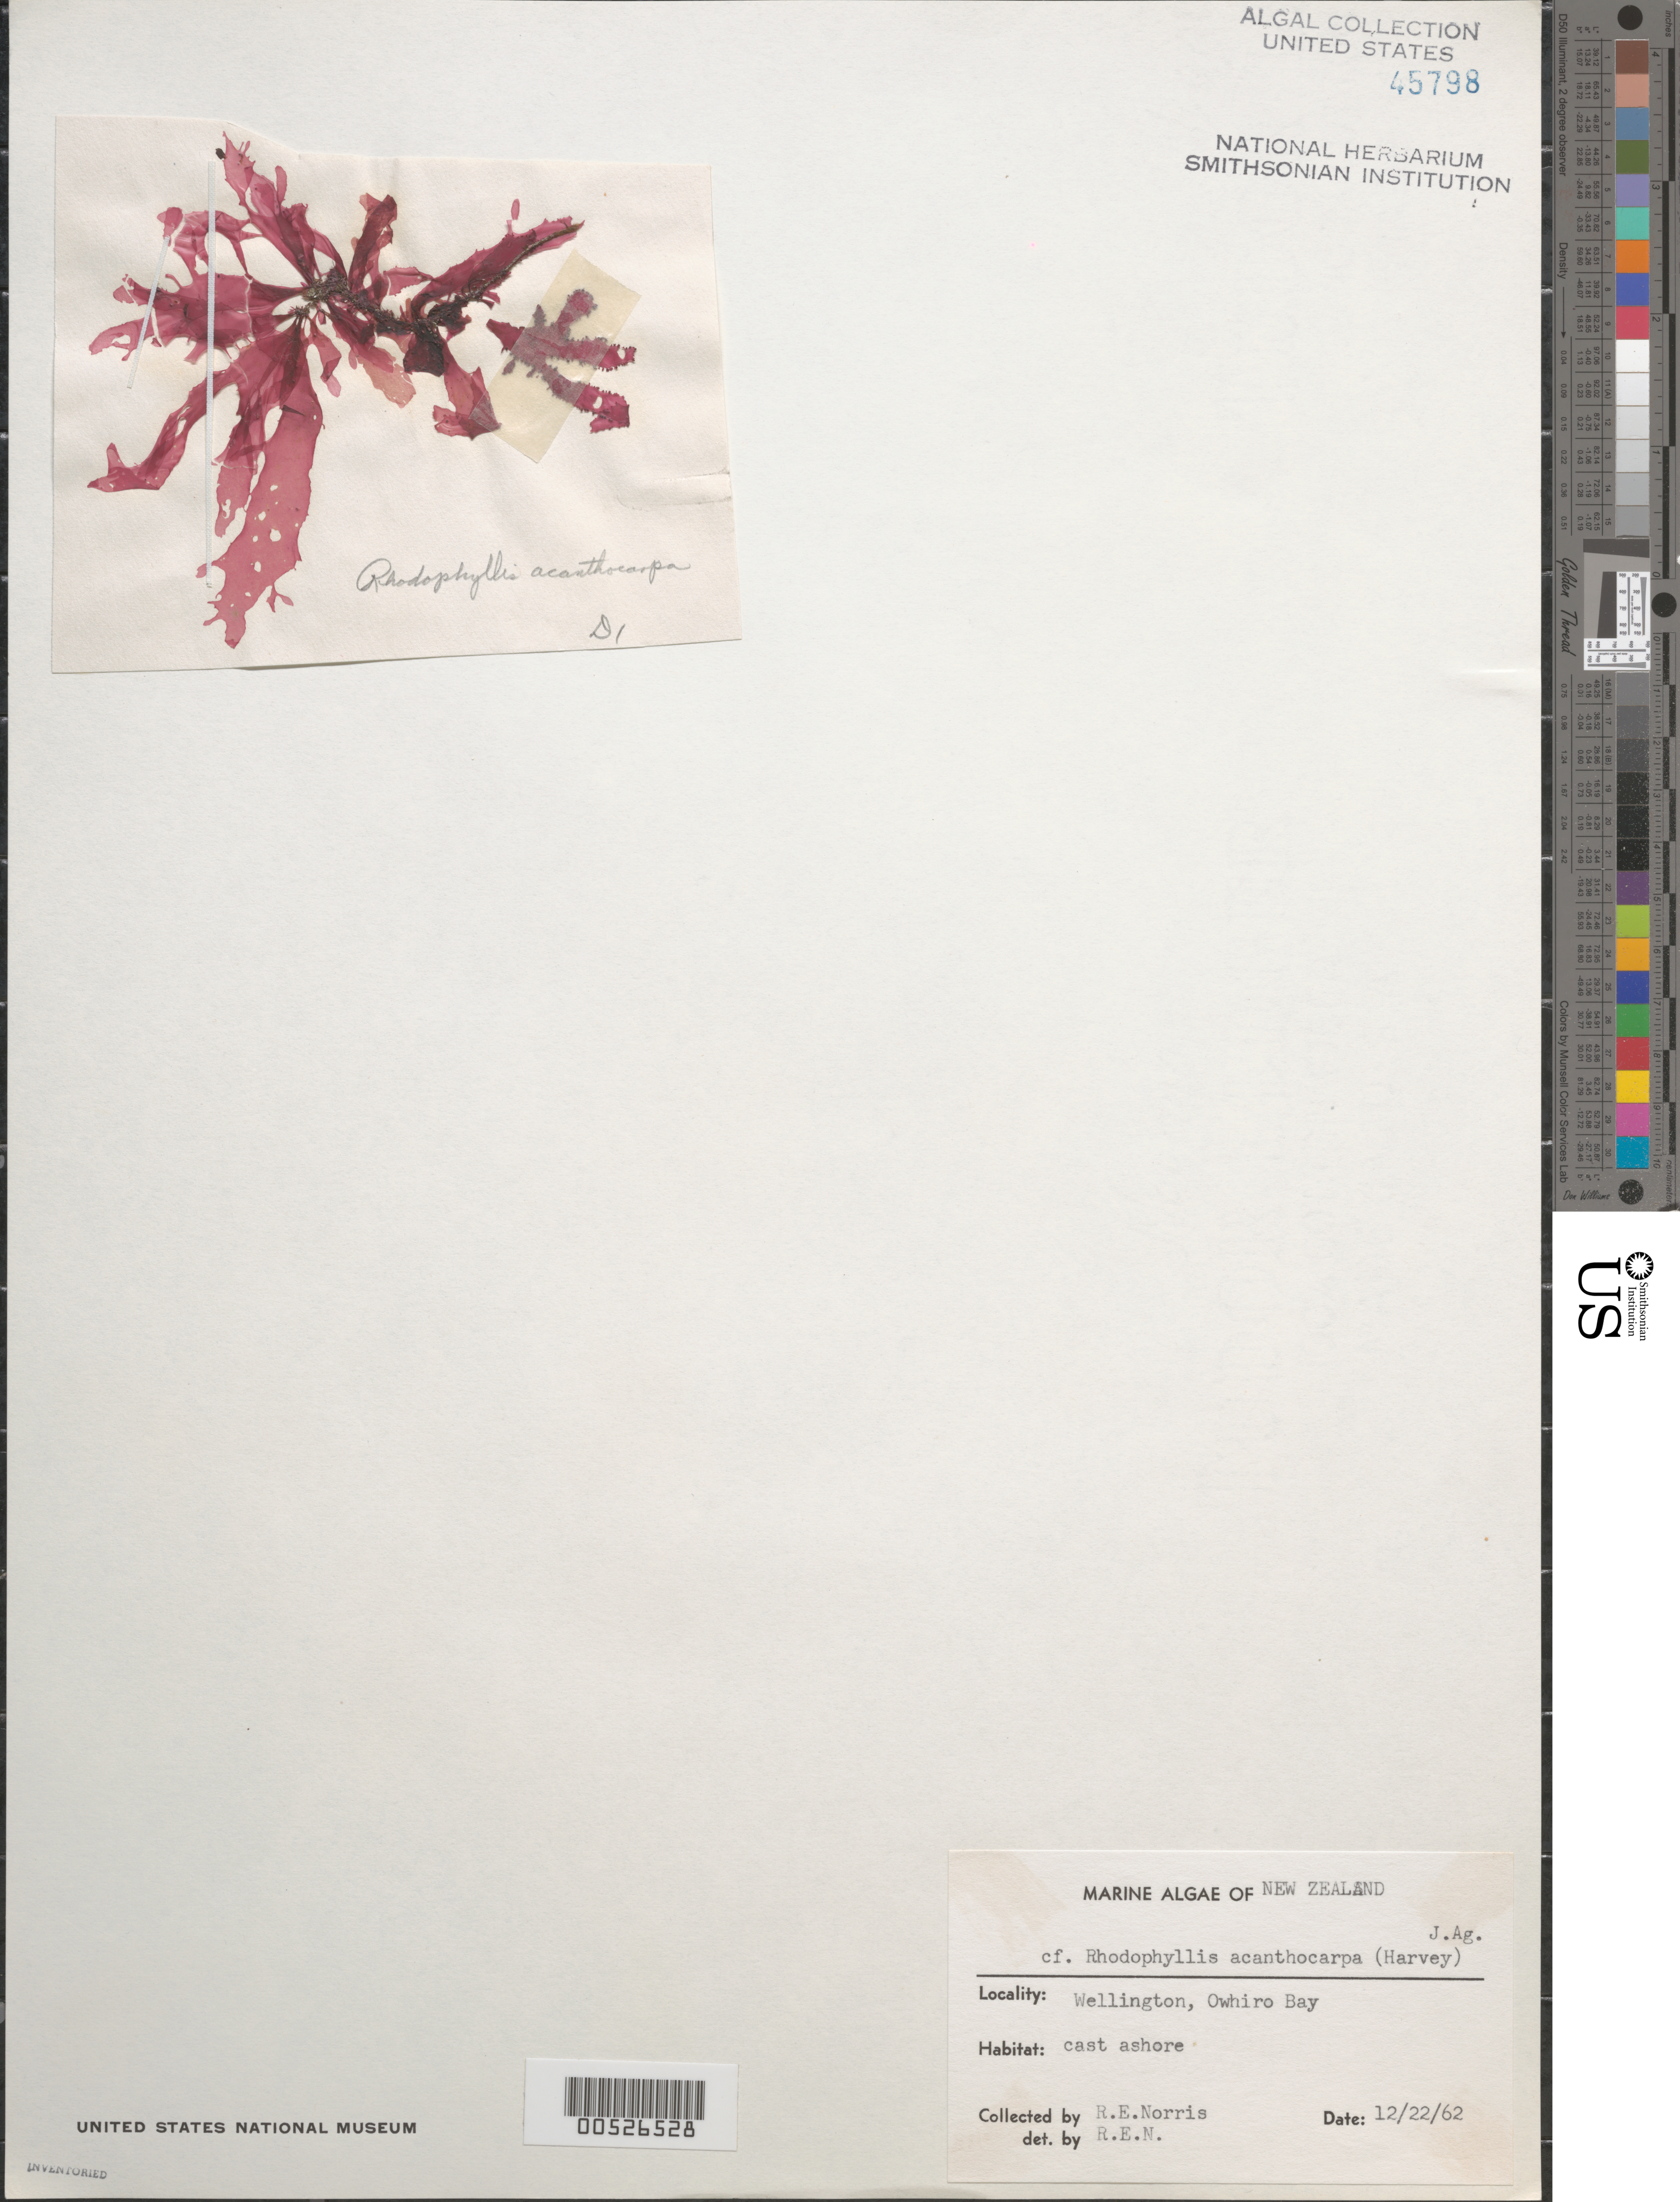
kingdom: Plantae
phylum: Rhodophyta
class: Florideophyceae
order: Gigartinales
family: Cystocloniaceae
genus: Rhodophyllis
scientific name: Rhodophyllis centrocarpa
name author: (Montagne) M.J. Wynne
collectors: R. E. Norris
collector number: D1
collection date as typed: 22 Dec 1962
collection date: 1962-12-22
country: New Zealand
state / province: Wellington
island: North Island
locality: Wellington, Owhiro Bay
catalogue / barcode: US 45798